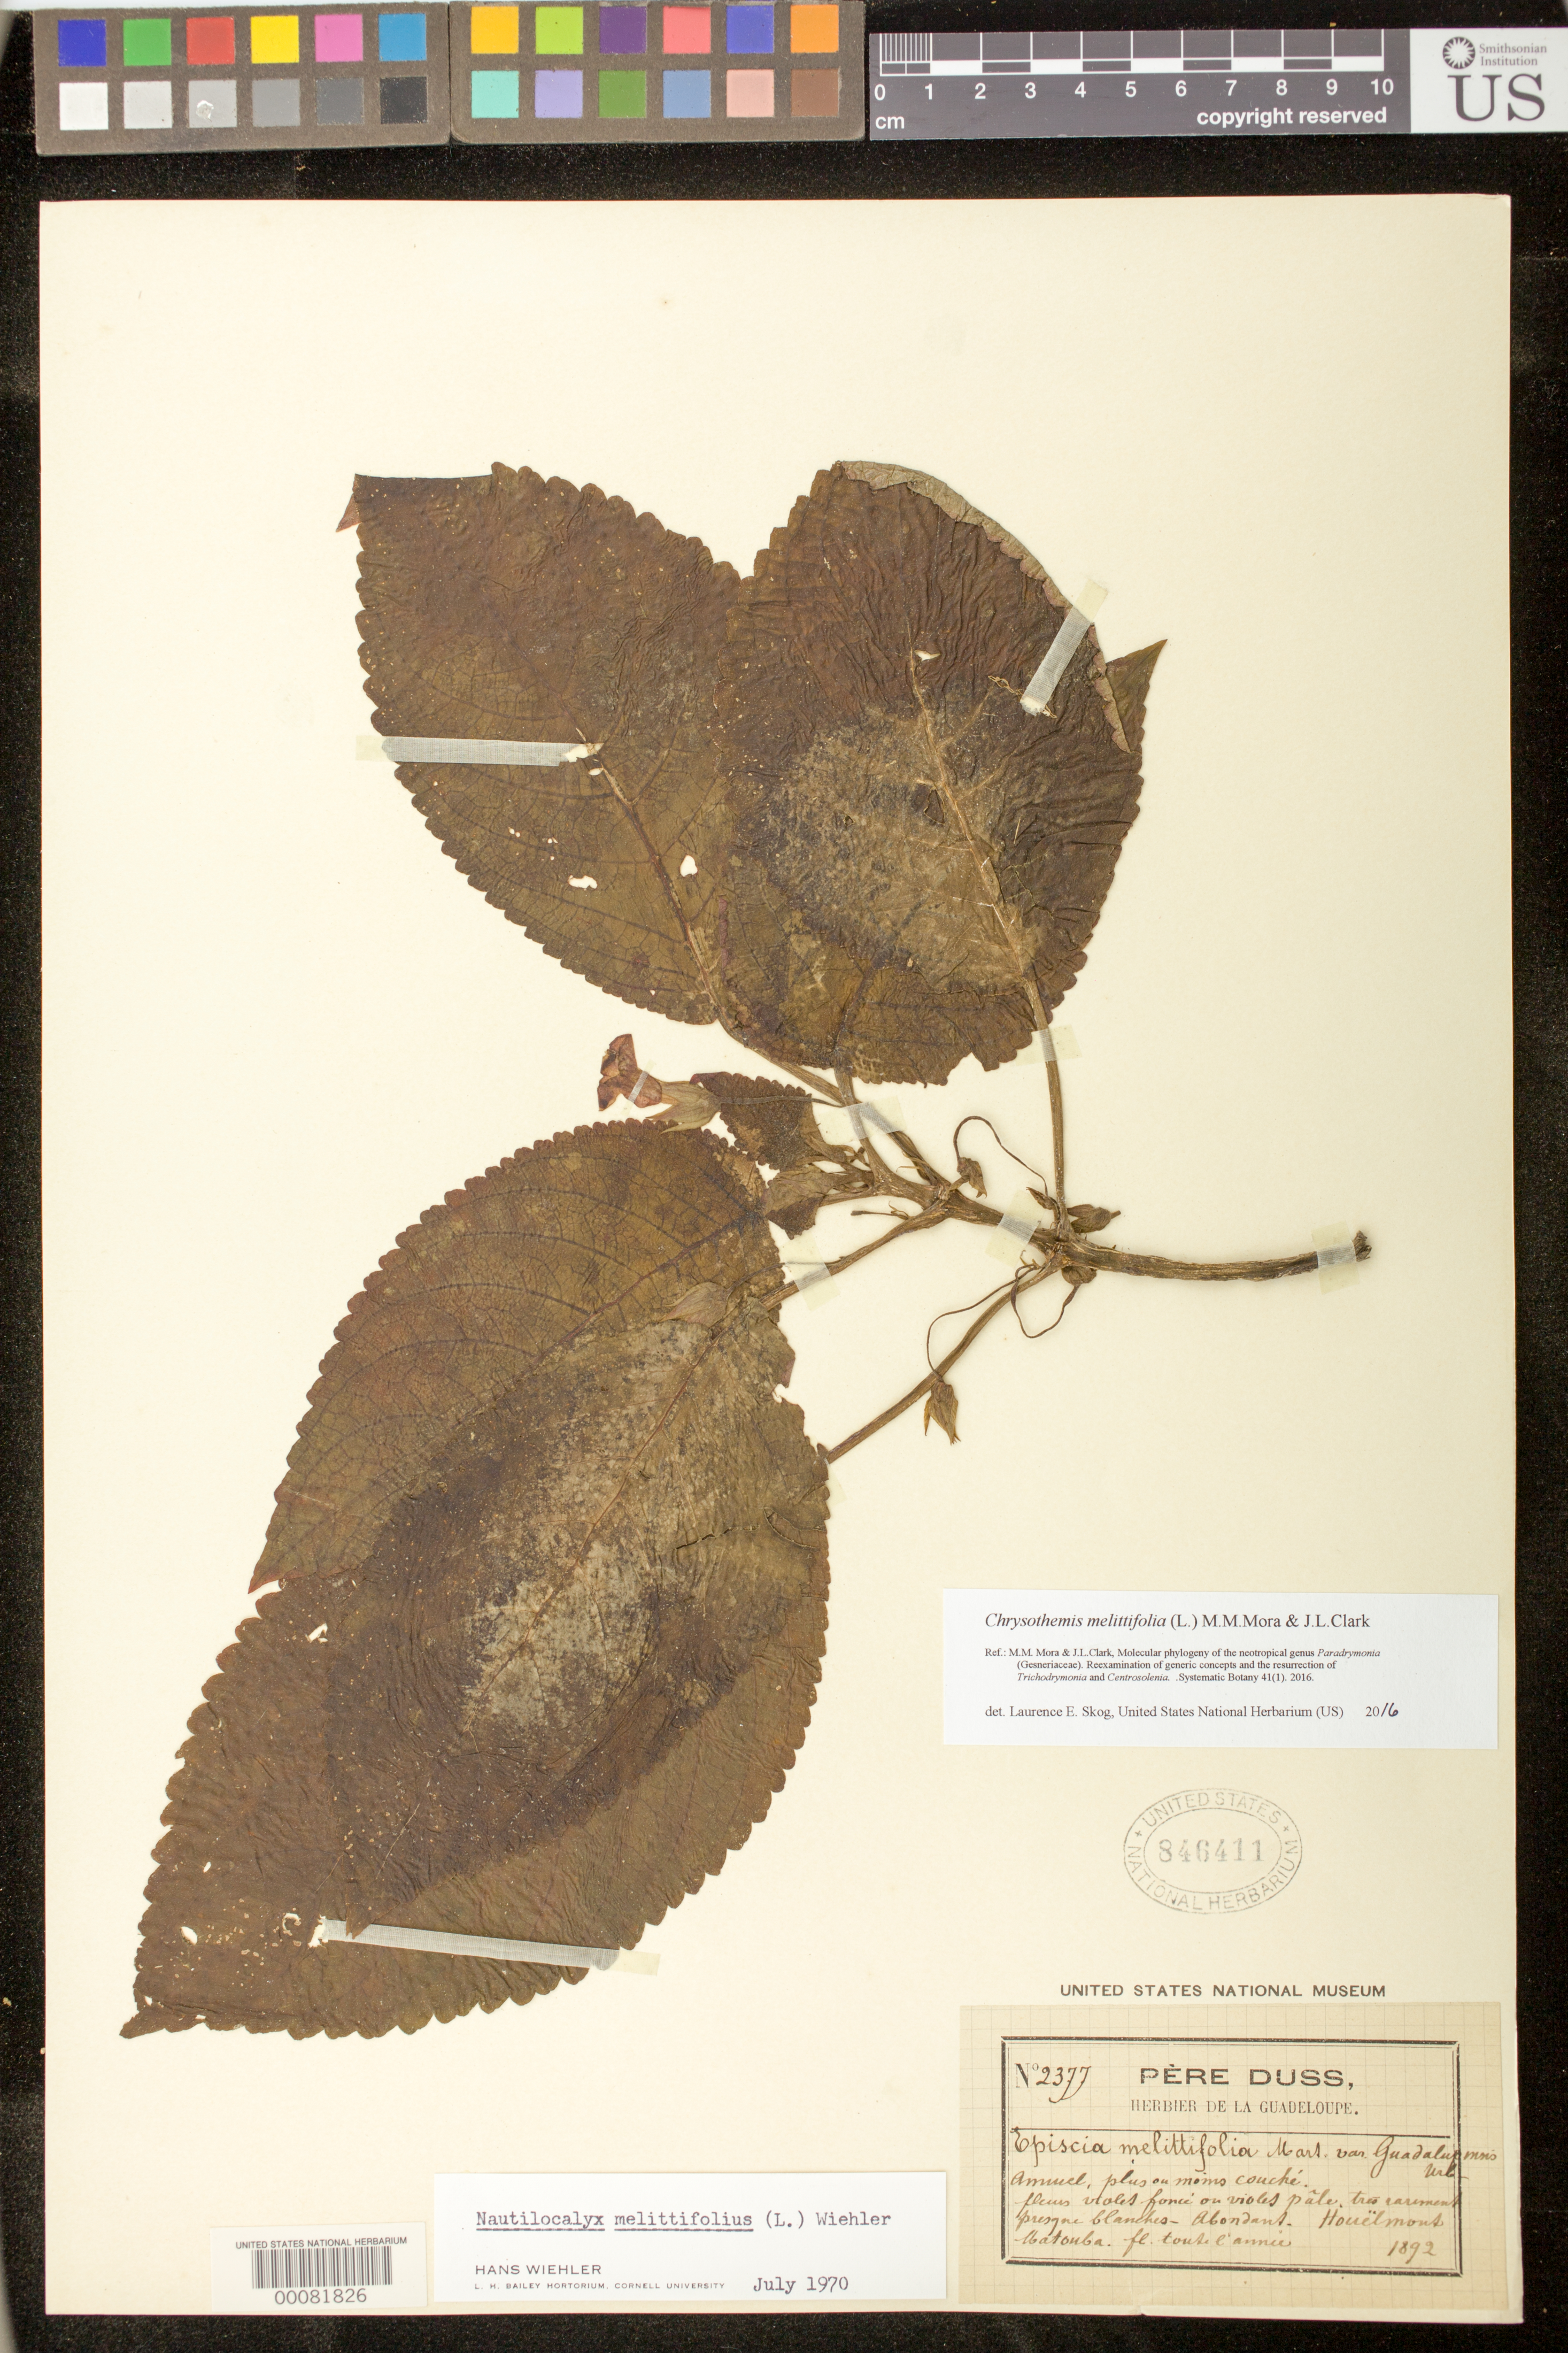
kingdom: Plantae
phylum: Tracheophyta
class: Magnoliopsida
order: Lamiales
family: Gesneriaceae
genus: Chrysothemis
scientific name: Chrysothemis melittifolia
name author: (L.) M.M. Mora & J.L. Clark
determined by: Skog, Laurence E.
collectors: F. Duss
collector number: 2377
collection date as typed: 1892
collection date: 1892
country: Guadeloupe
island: Basse Terre [Guadeloupe]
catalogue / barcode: US 846411